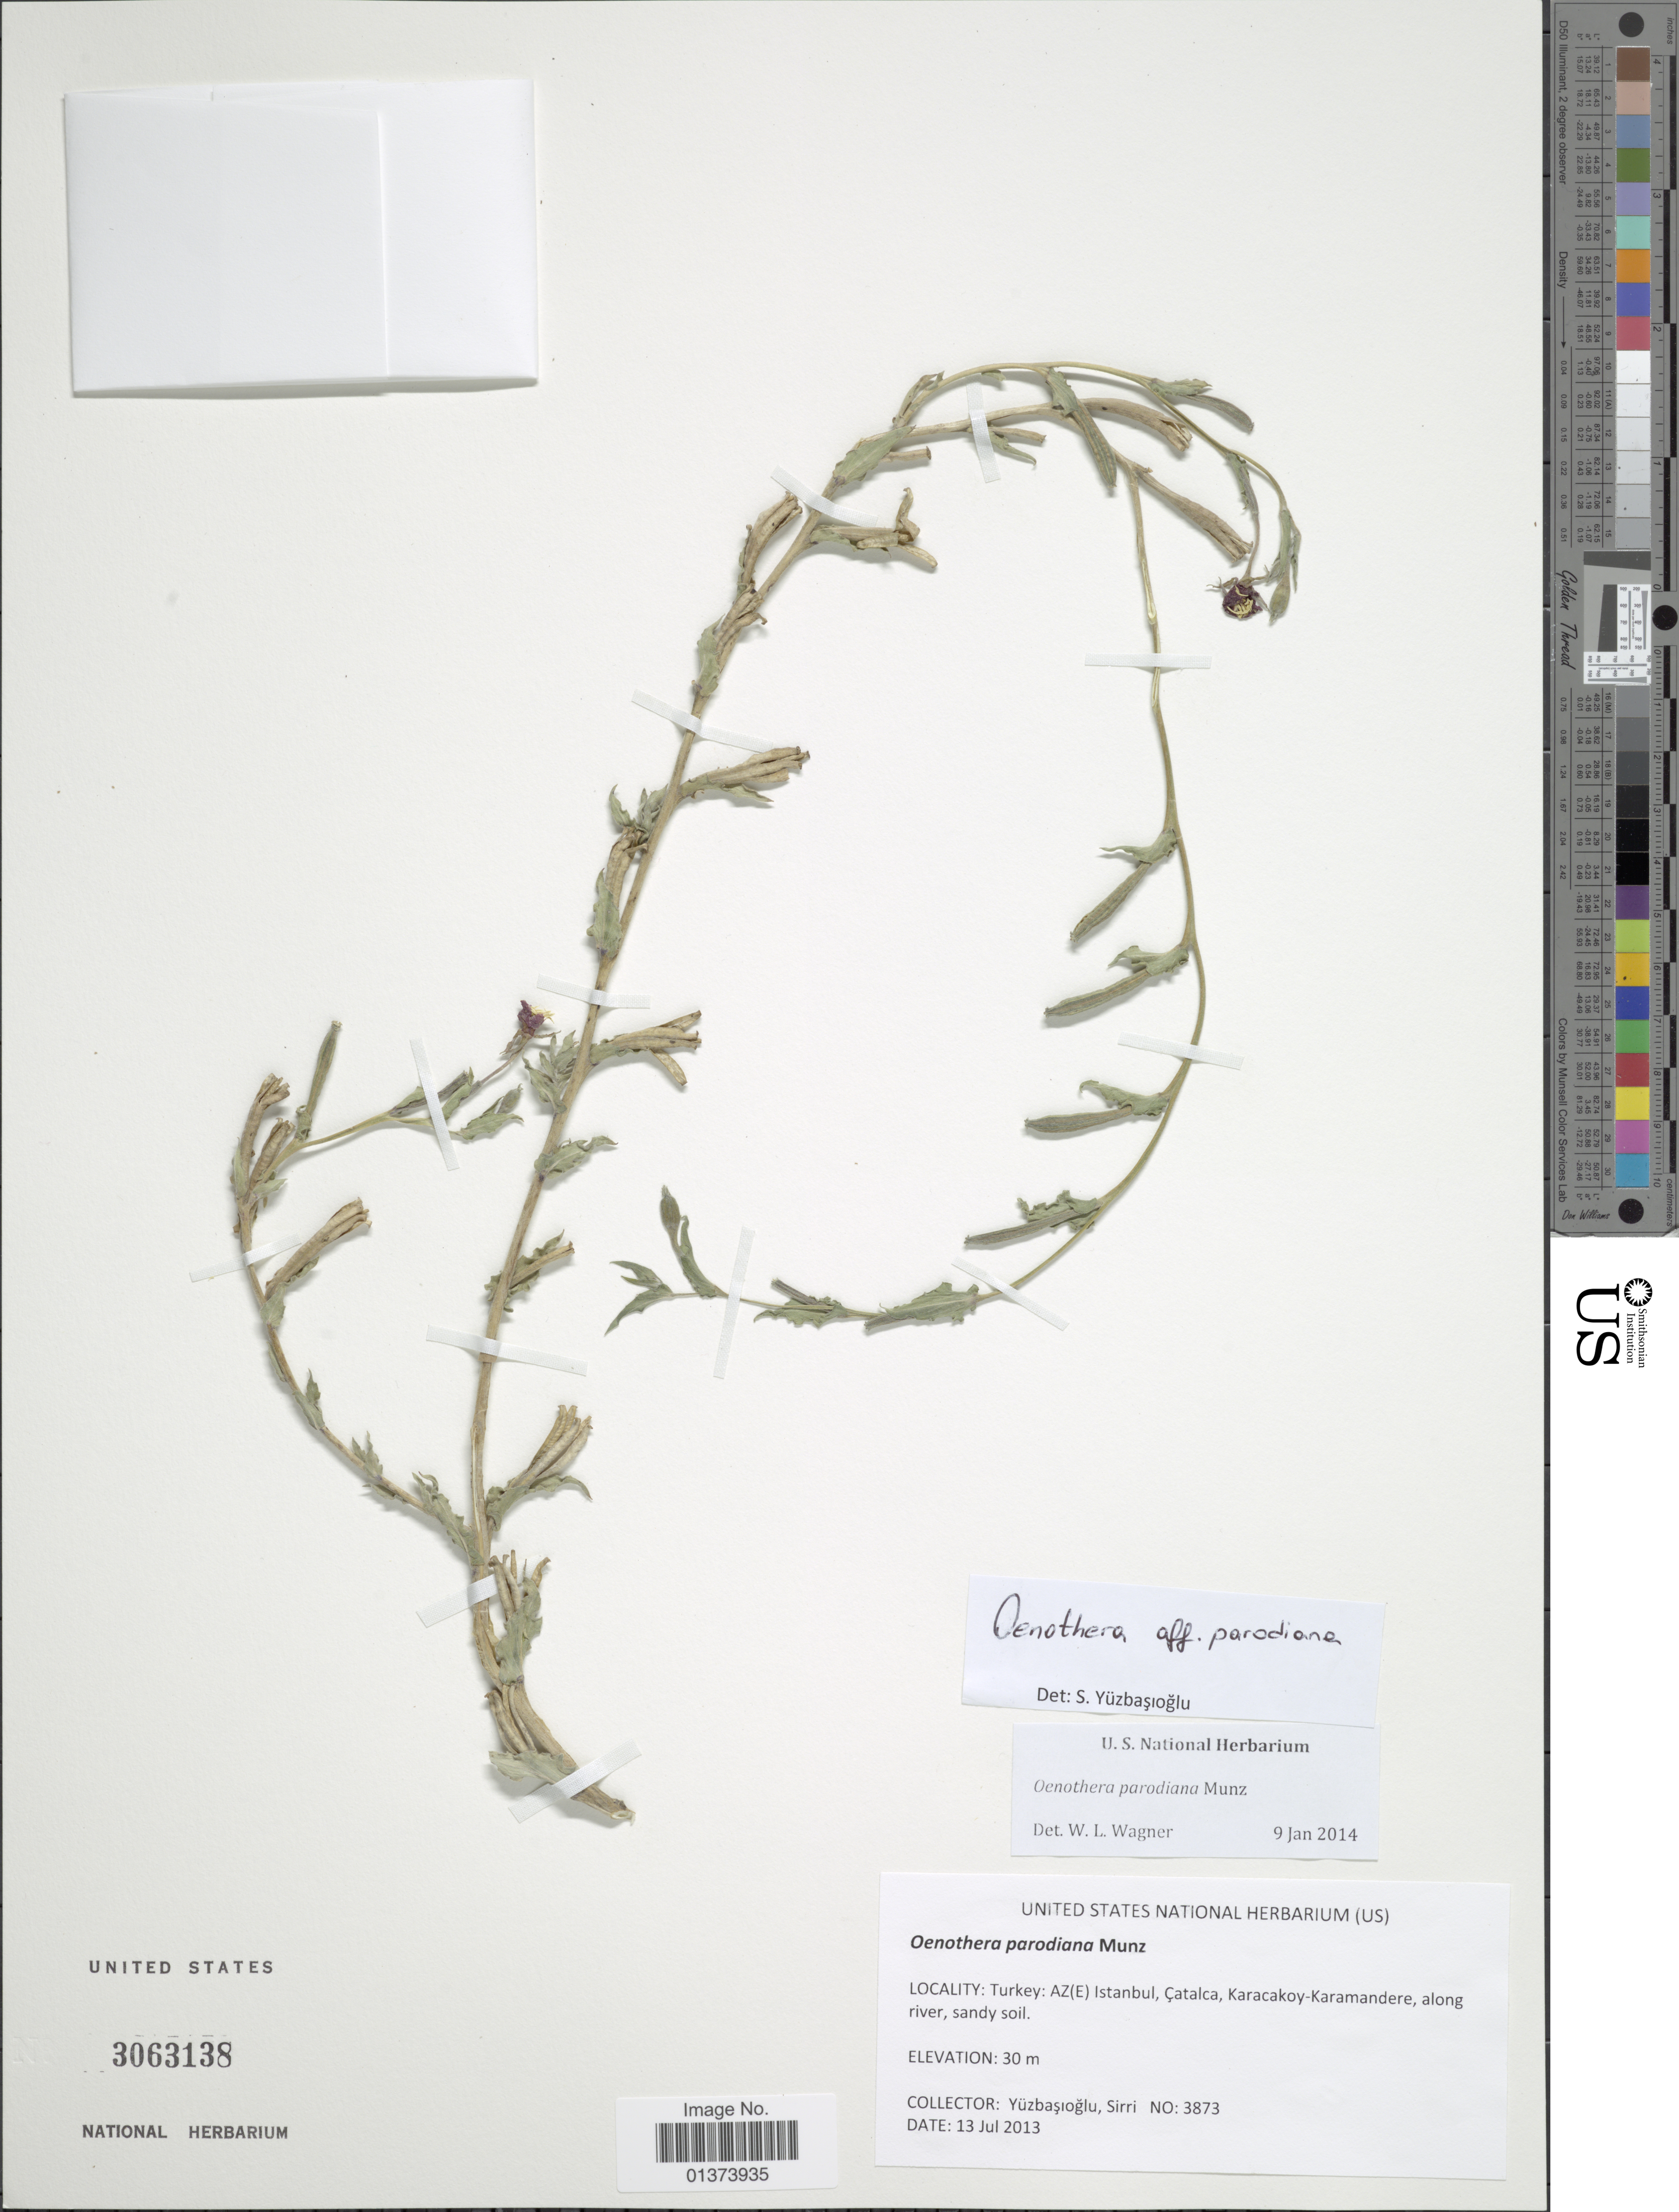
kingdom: Plantae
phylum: Tracheophyta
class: Magnoliopsida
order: Myrtales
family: Onagraceae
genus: Oenothera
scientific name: Oenothera parodiana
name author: Munz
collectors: S. Yüzbasioglu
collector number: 3873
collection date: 2013-07-13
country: Turkey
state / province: Istanbul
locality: Çatalca, Karacakoy-Karamandere, along river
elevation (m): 30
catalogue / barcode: US 3063138